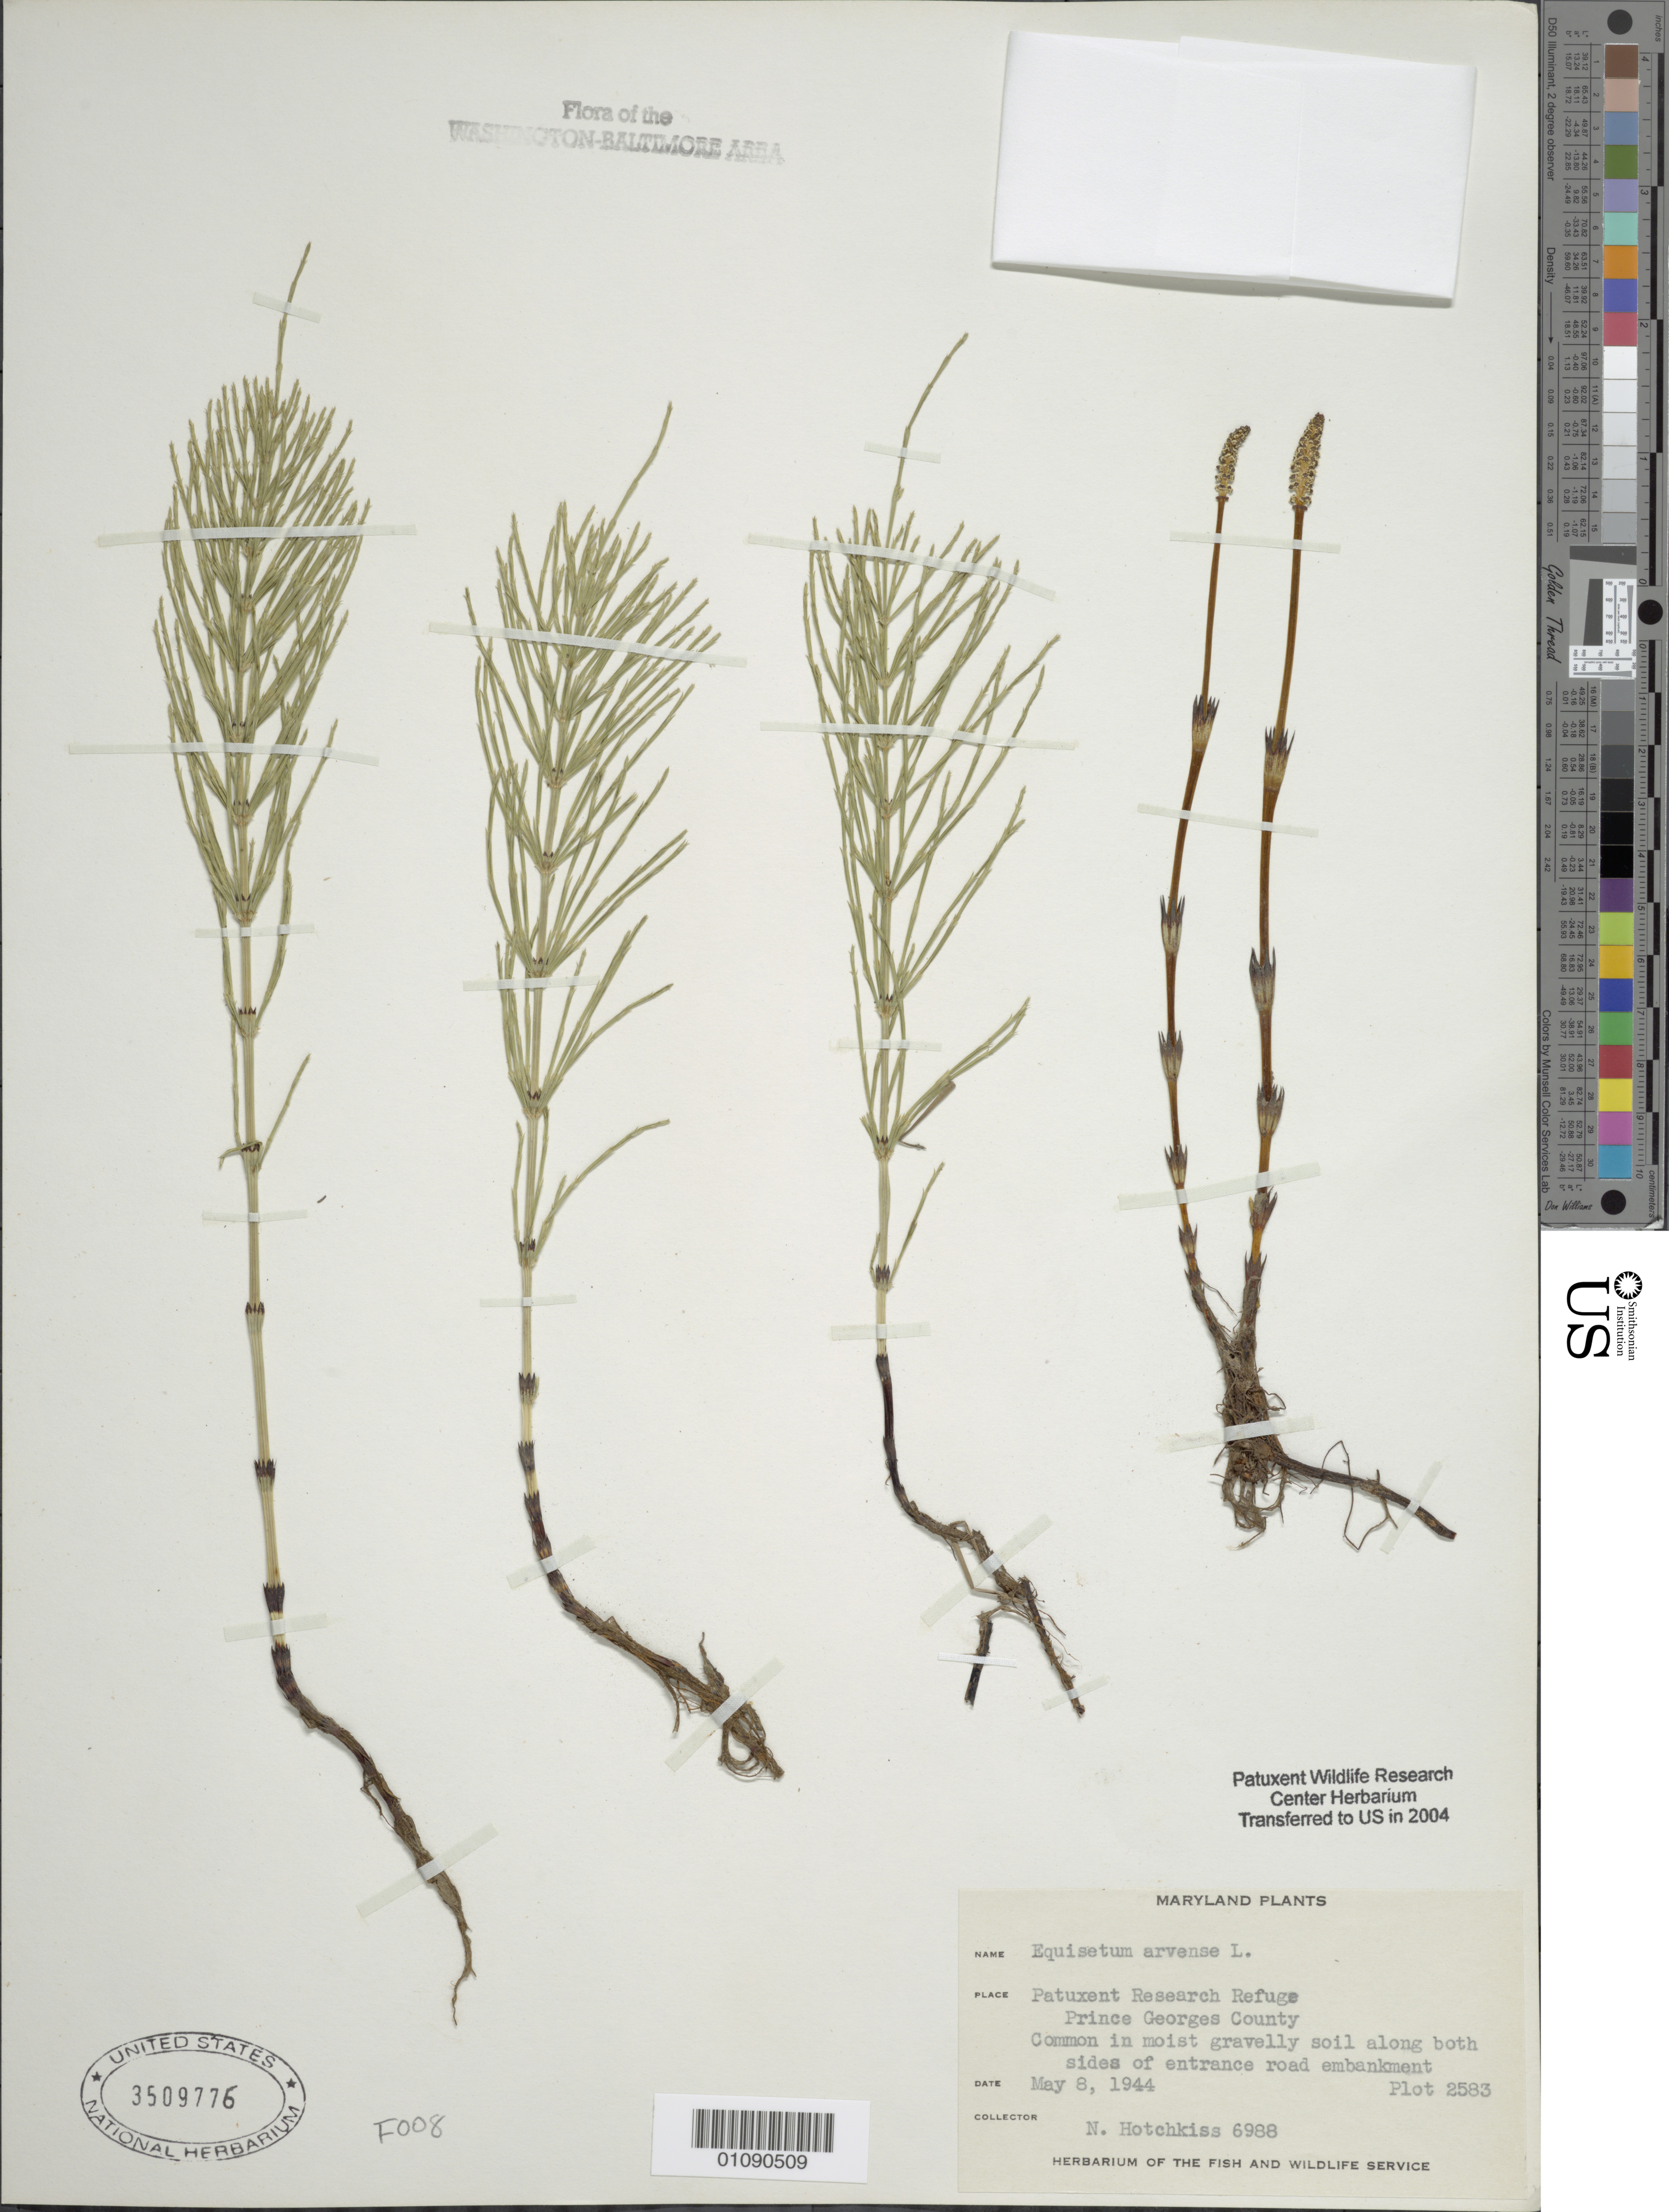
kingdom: Plantae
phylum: Tracheophyta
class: Polypodiopsida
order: Equisetales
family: Equisetaceae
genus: Equisetum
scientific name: Equisetum arvense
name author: L.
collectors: N. Hotchkiss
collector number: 6988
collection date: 1944-05-08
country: United States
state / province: Maryland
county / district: Prince George's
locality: Along both sides of entrance road embankment, plot 2583. Patuxent Wildlife Refuge.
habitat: Common in moist gravelly soil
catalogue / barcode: US 3509776